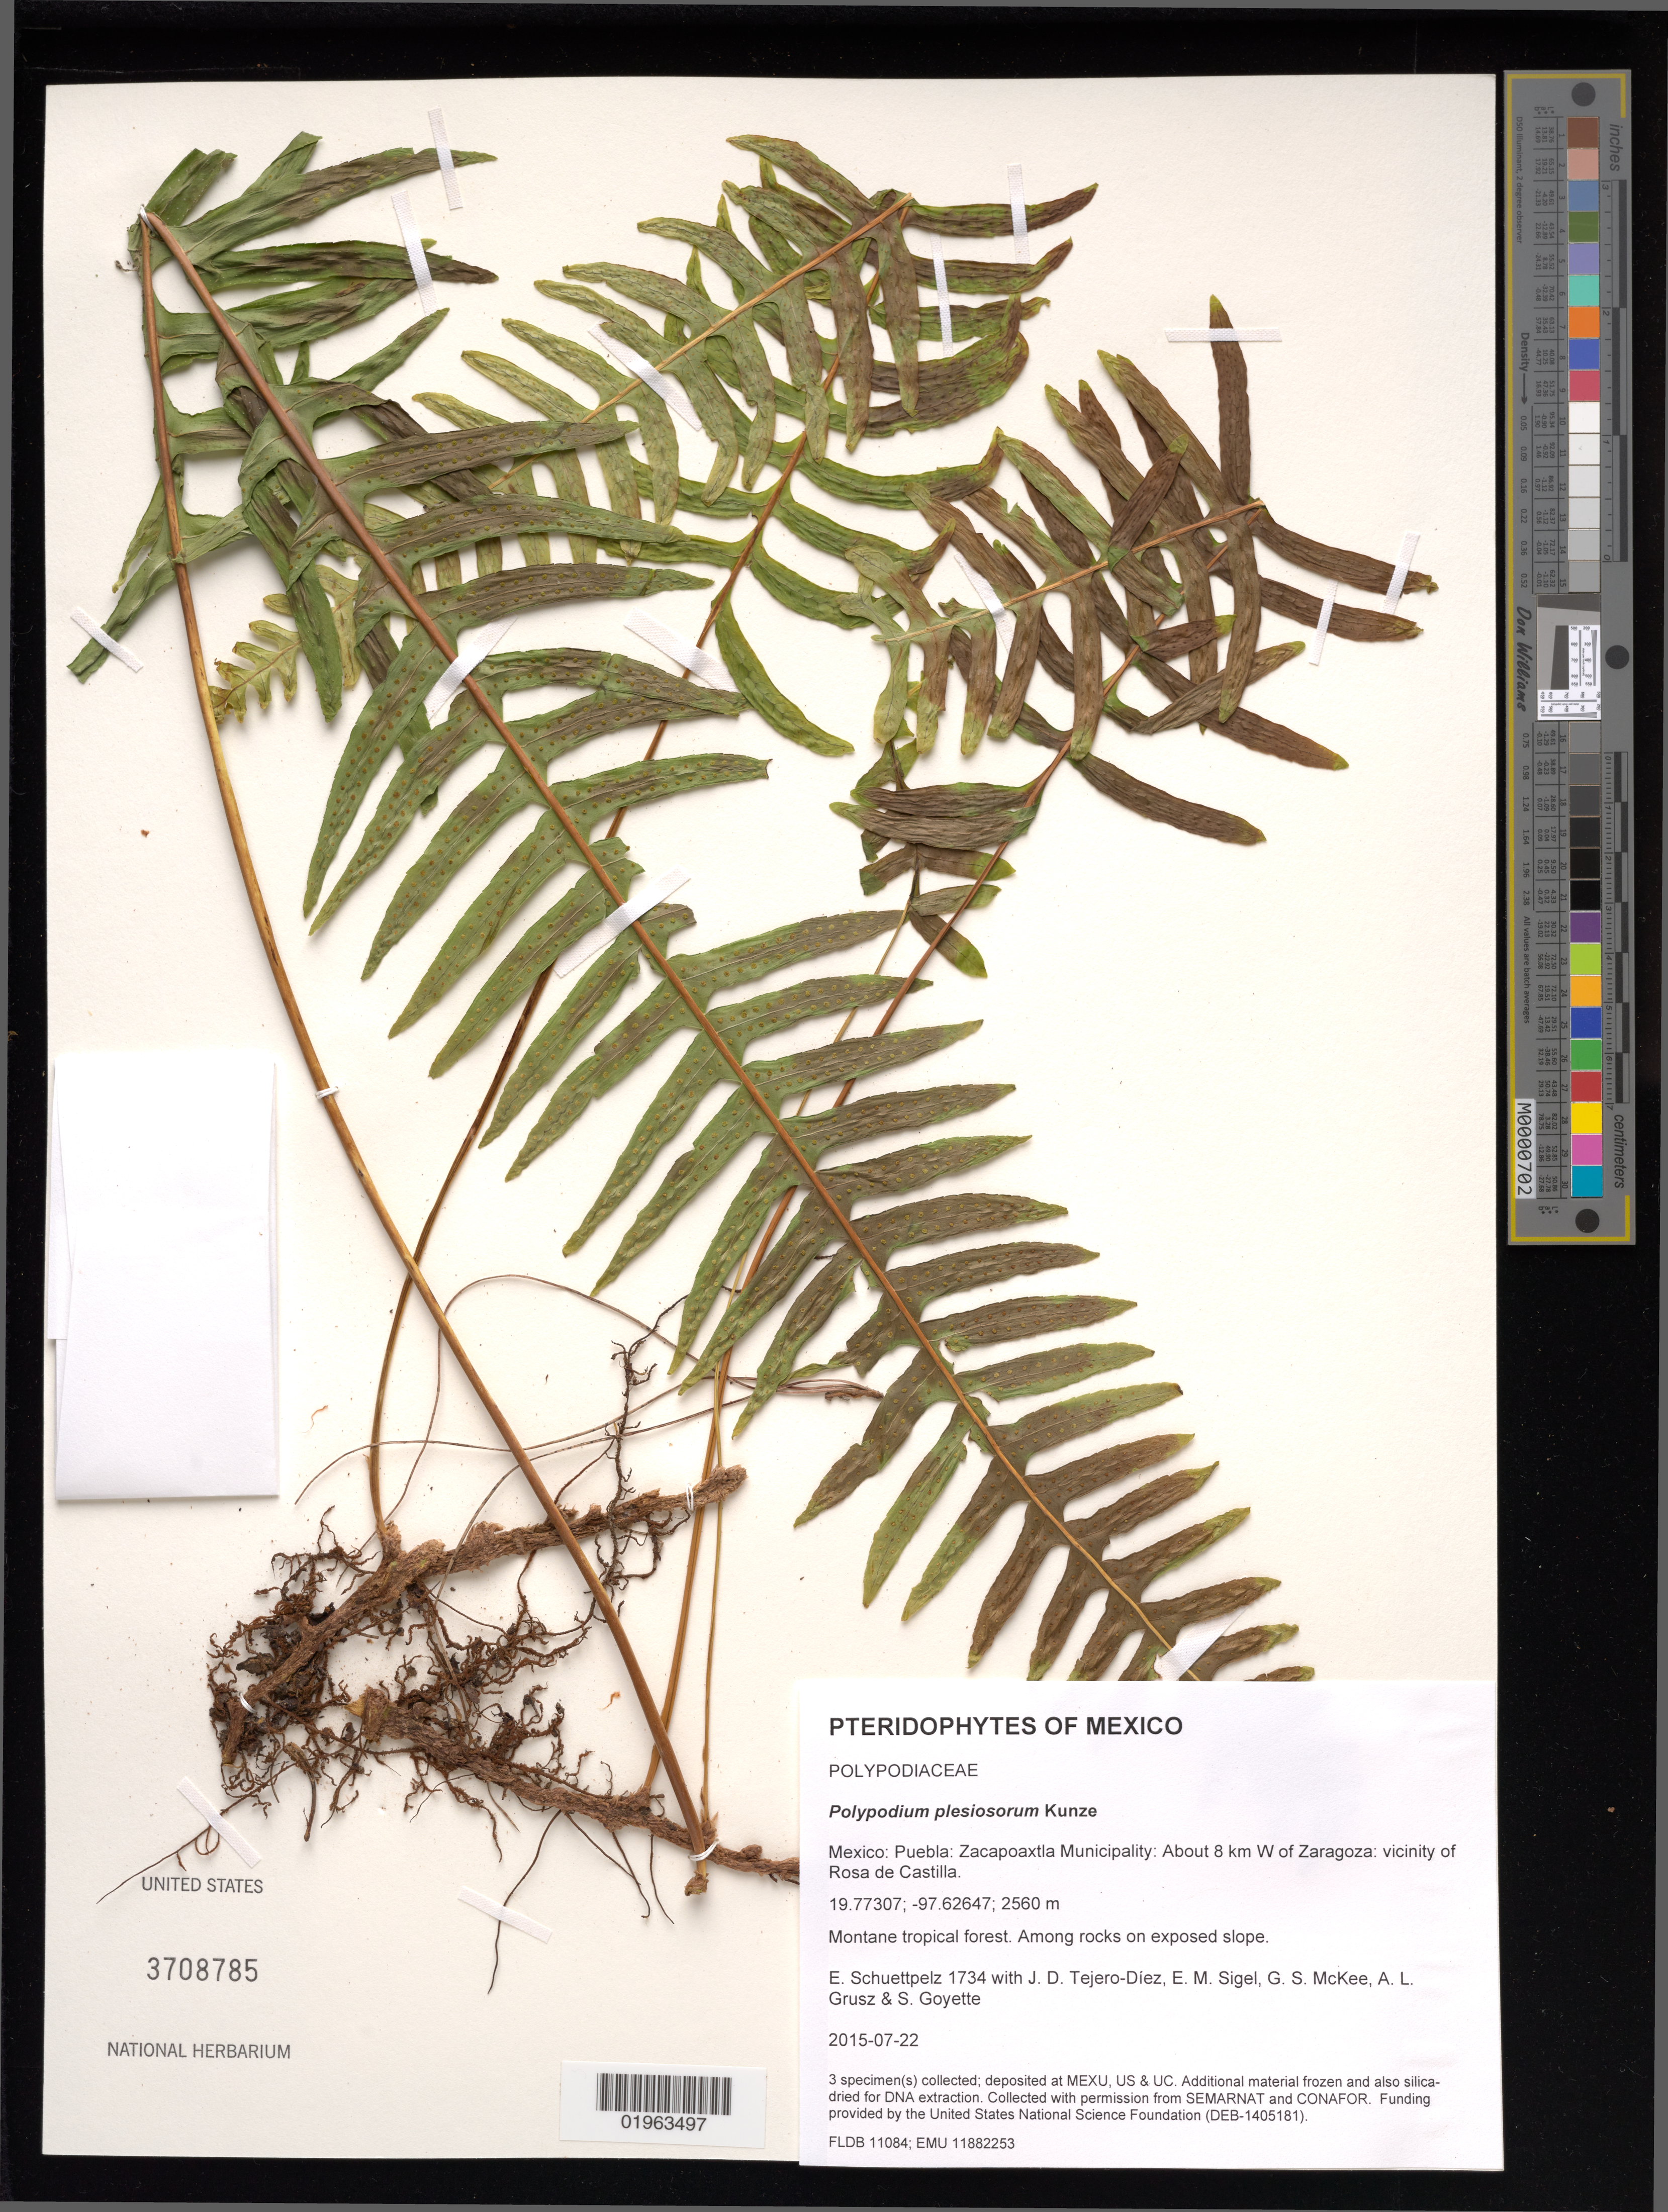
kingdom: Plantae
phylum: Tracheophyta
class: Polypodiopsida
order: Polypodiales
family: Polypodiaceae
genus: Polypodium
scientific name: Polypodium plesiosorum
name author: Kunze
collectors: E. Schuettpelz, D. Tejero-Díez, E. M. Sigel, G. S. McKee & A. Grusz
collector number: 1734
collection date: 2015-07-22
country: Mexico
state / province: Puebla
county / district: Zacapoaxtla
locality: About 8 km W of Zaragoza: vicinity of Rosa de Castilla.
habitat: Montane tropical forest.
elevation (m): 2560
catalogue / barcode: US 3708785